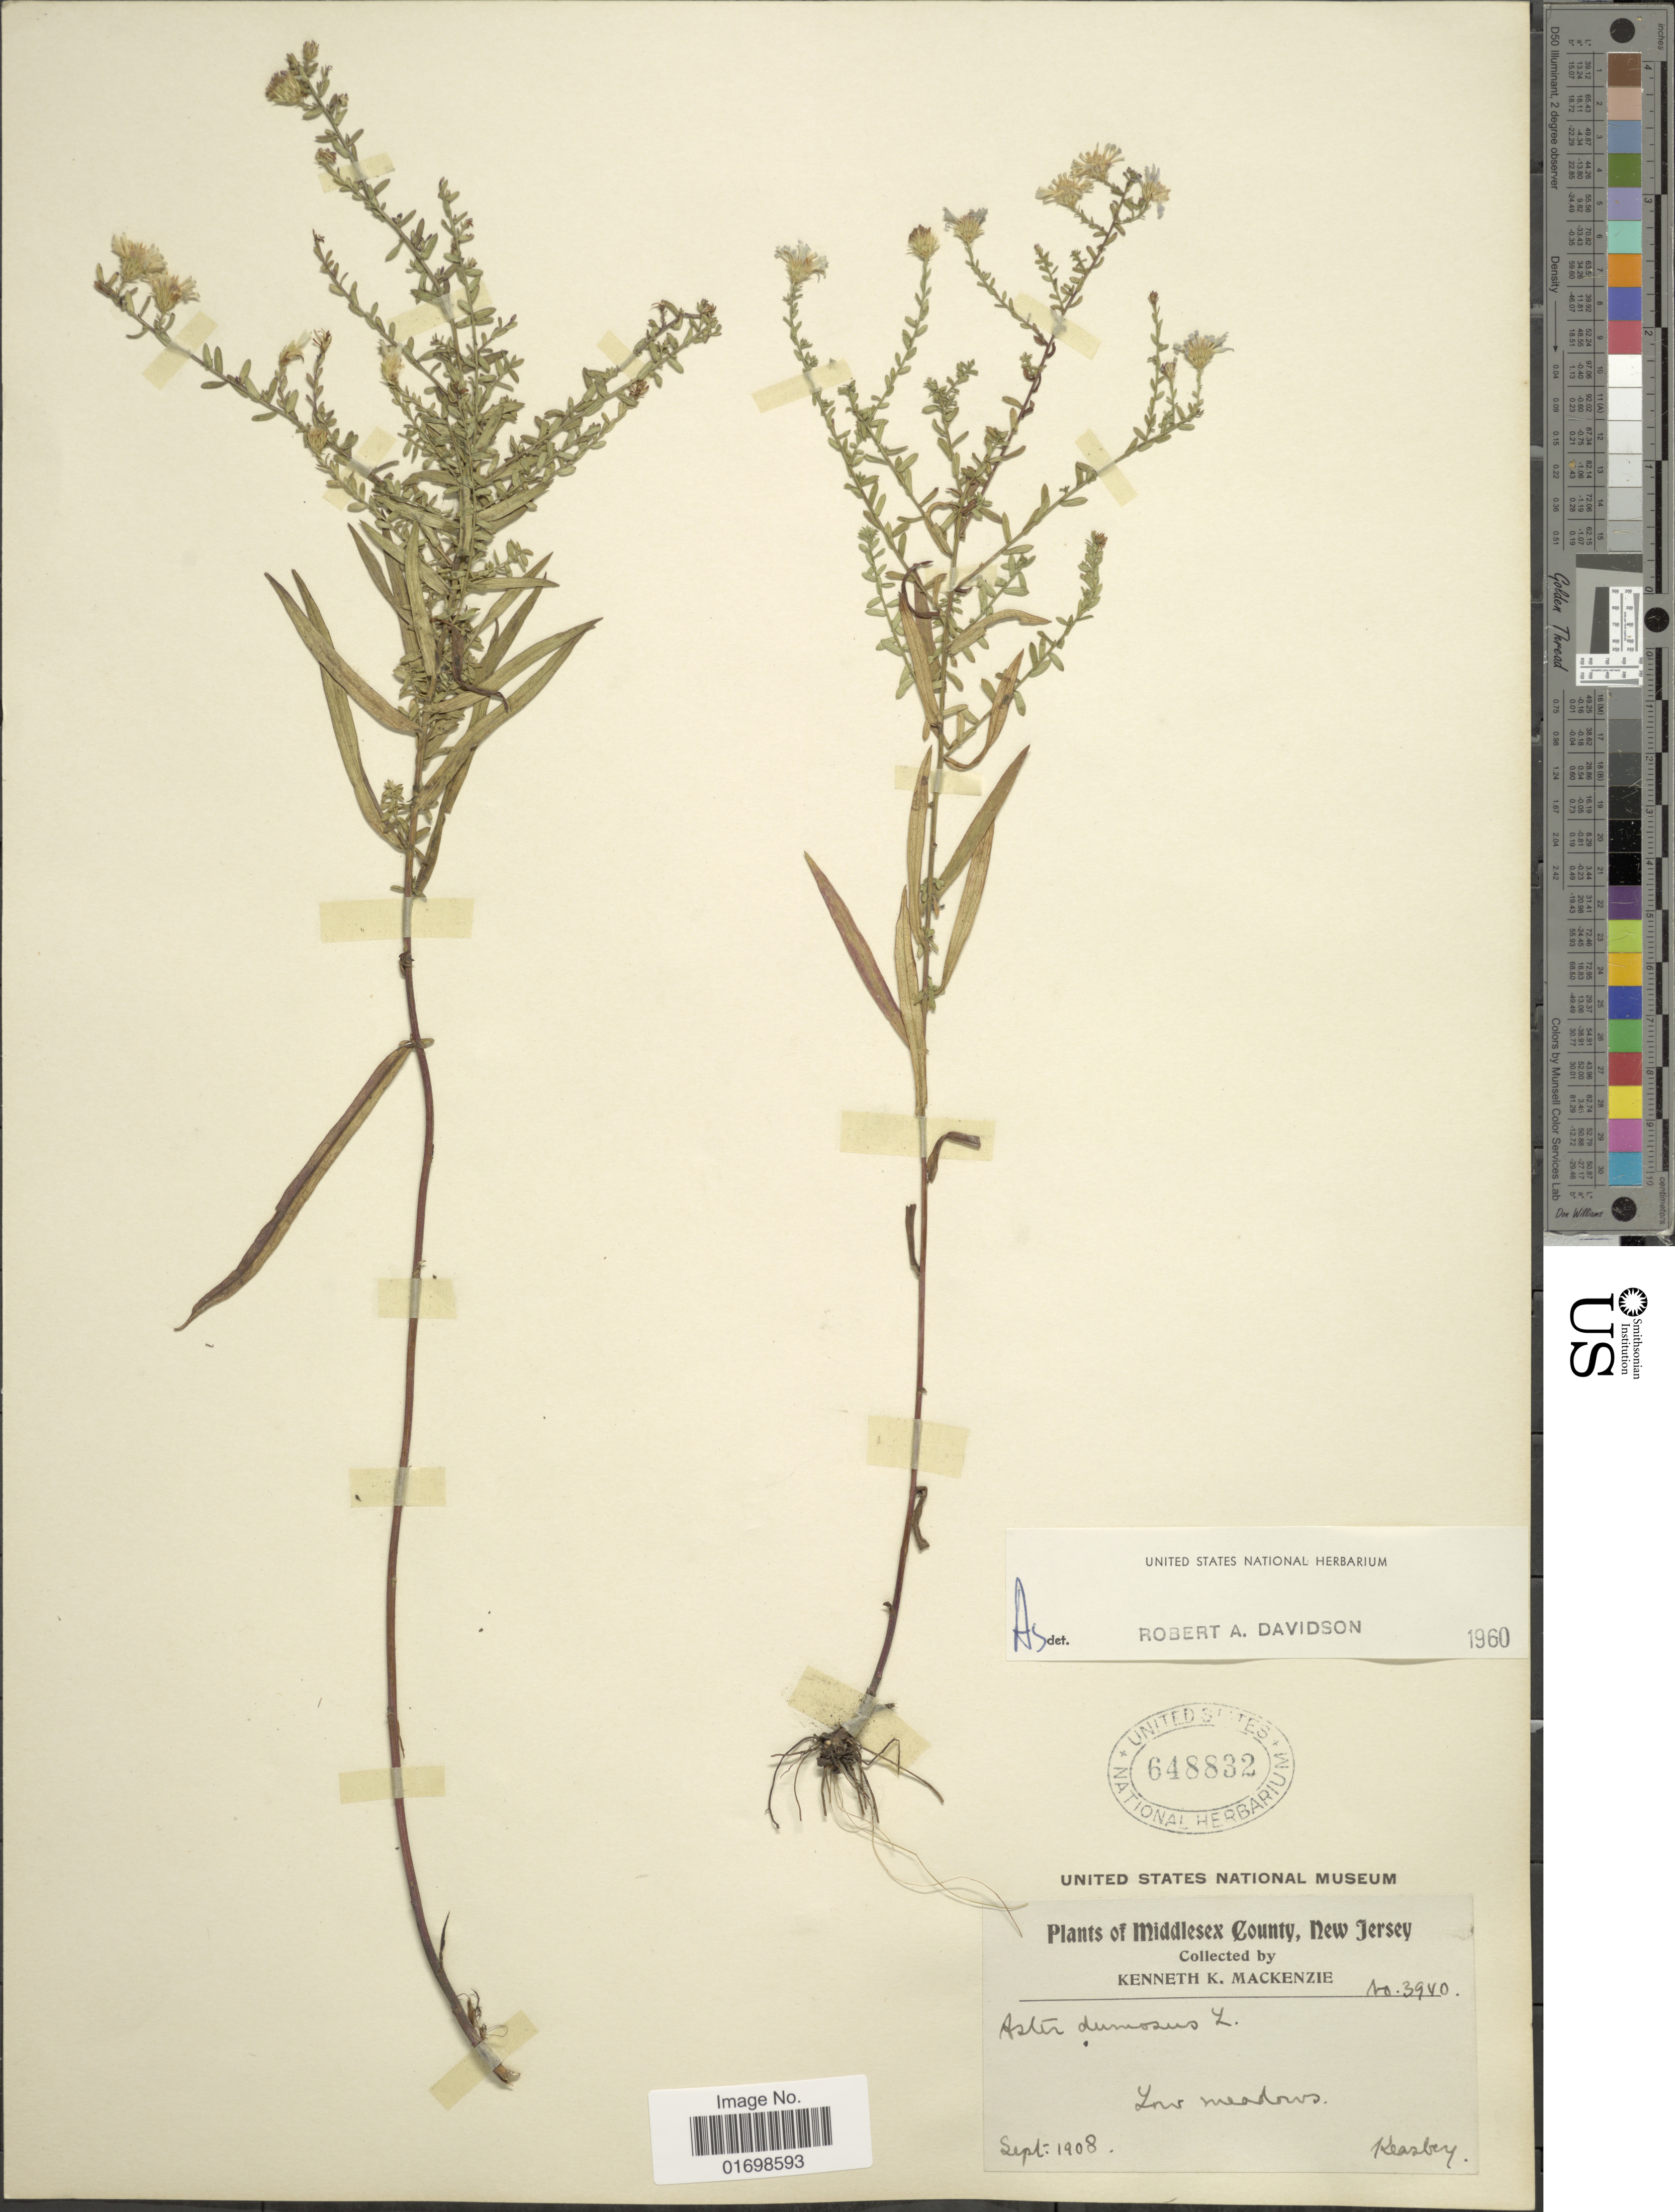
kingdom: Plantae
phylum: Tracheophyta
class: Magnoliopsida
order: Asterales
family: Asteraceae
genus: Symphyotrichum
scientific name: Symphyotrichum dumosum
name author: (L.) G.L. Nesom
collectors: K. K. Mackenzie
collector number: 3940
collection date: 1908-09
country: United States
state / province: New Jersey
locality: Middlesex County, New Jersey.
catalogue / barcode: US 648832